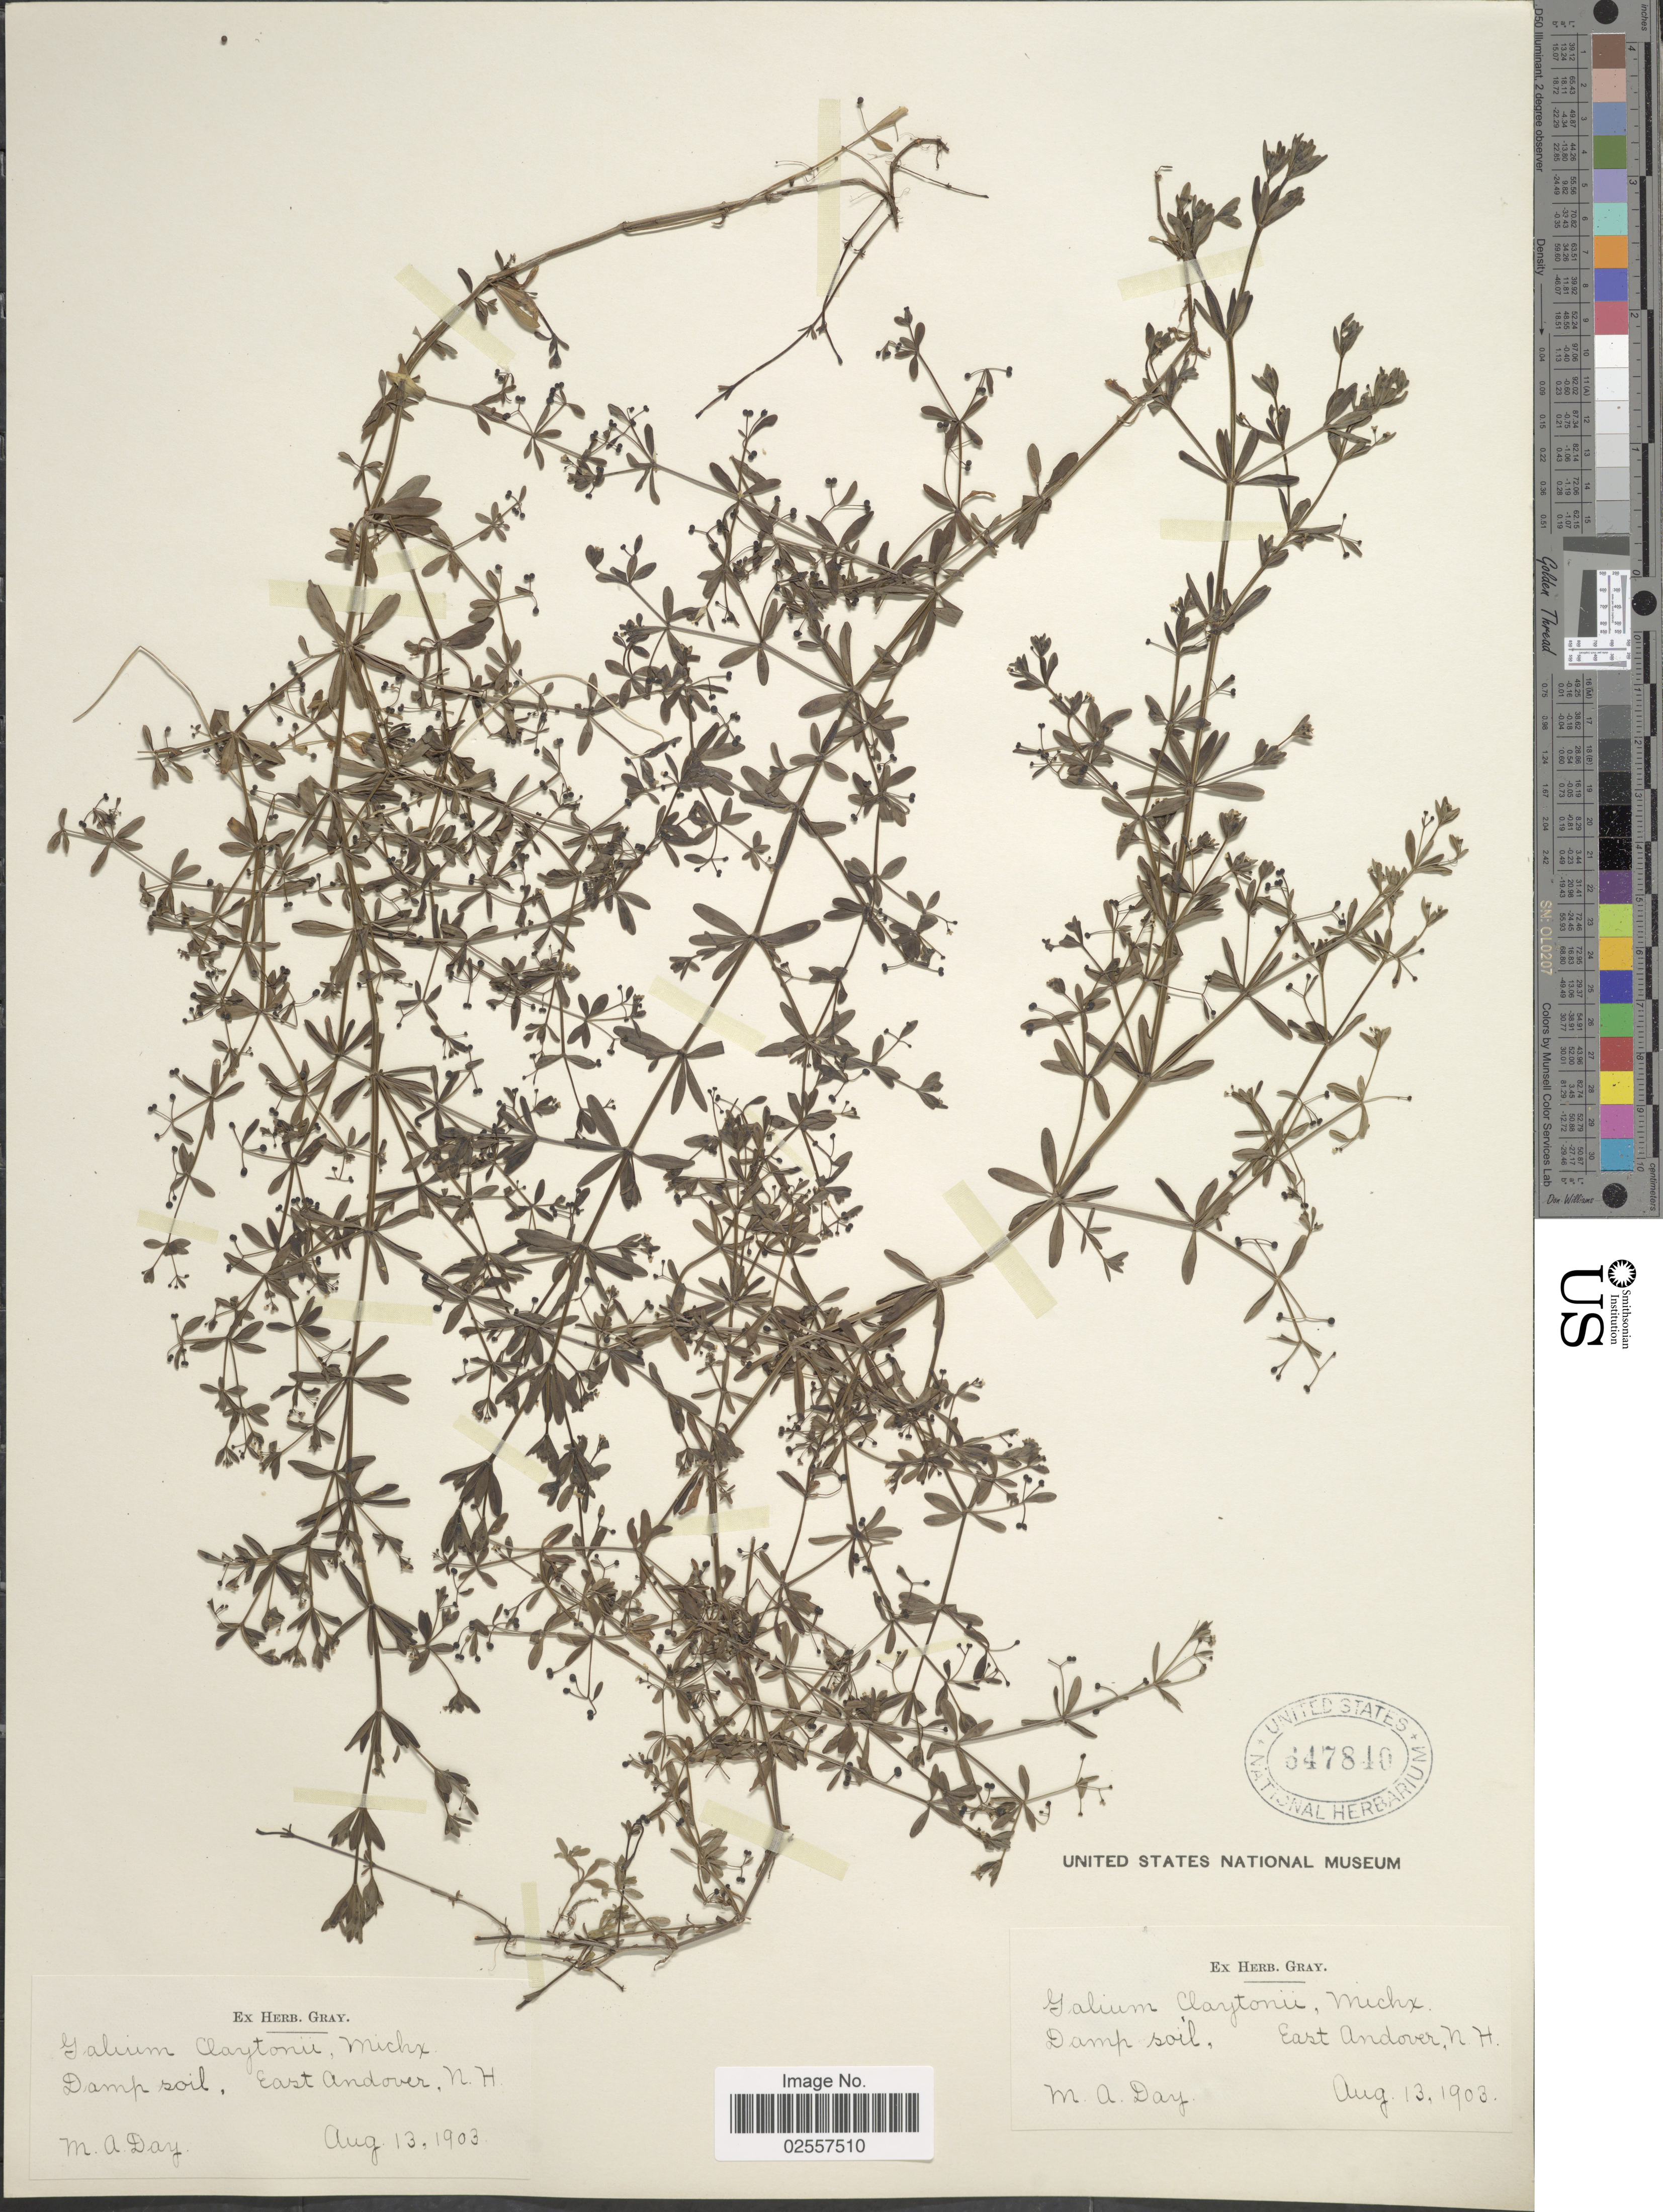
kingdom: Plantae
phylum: Tracheophyta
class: Magnoliopsida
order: Gentianales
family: Rubiaceae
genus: Galium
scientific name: Galium claytoni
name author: Michx.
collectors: M. Day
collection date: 1903-08-13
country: United States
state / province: New Hampshire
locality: Damp soil, East Andover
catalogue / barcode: US 647840